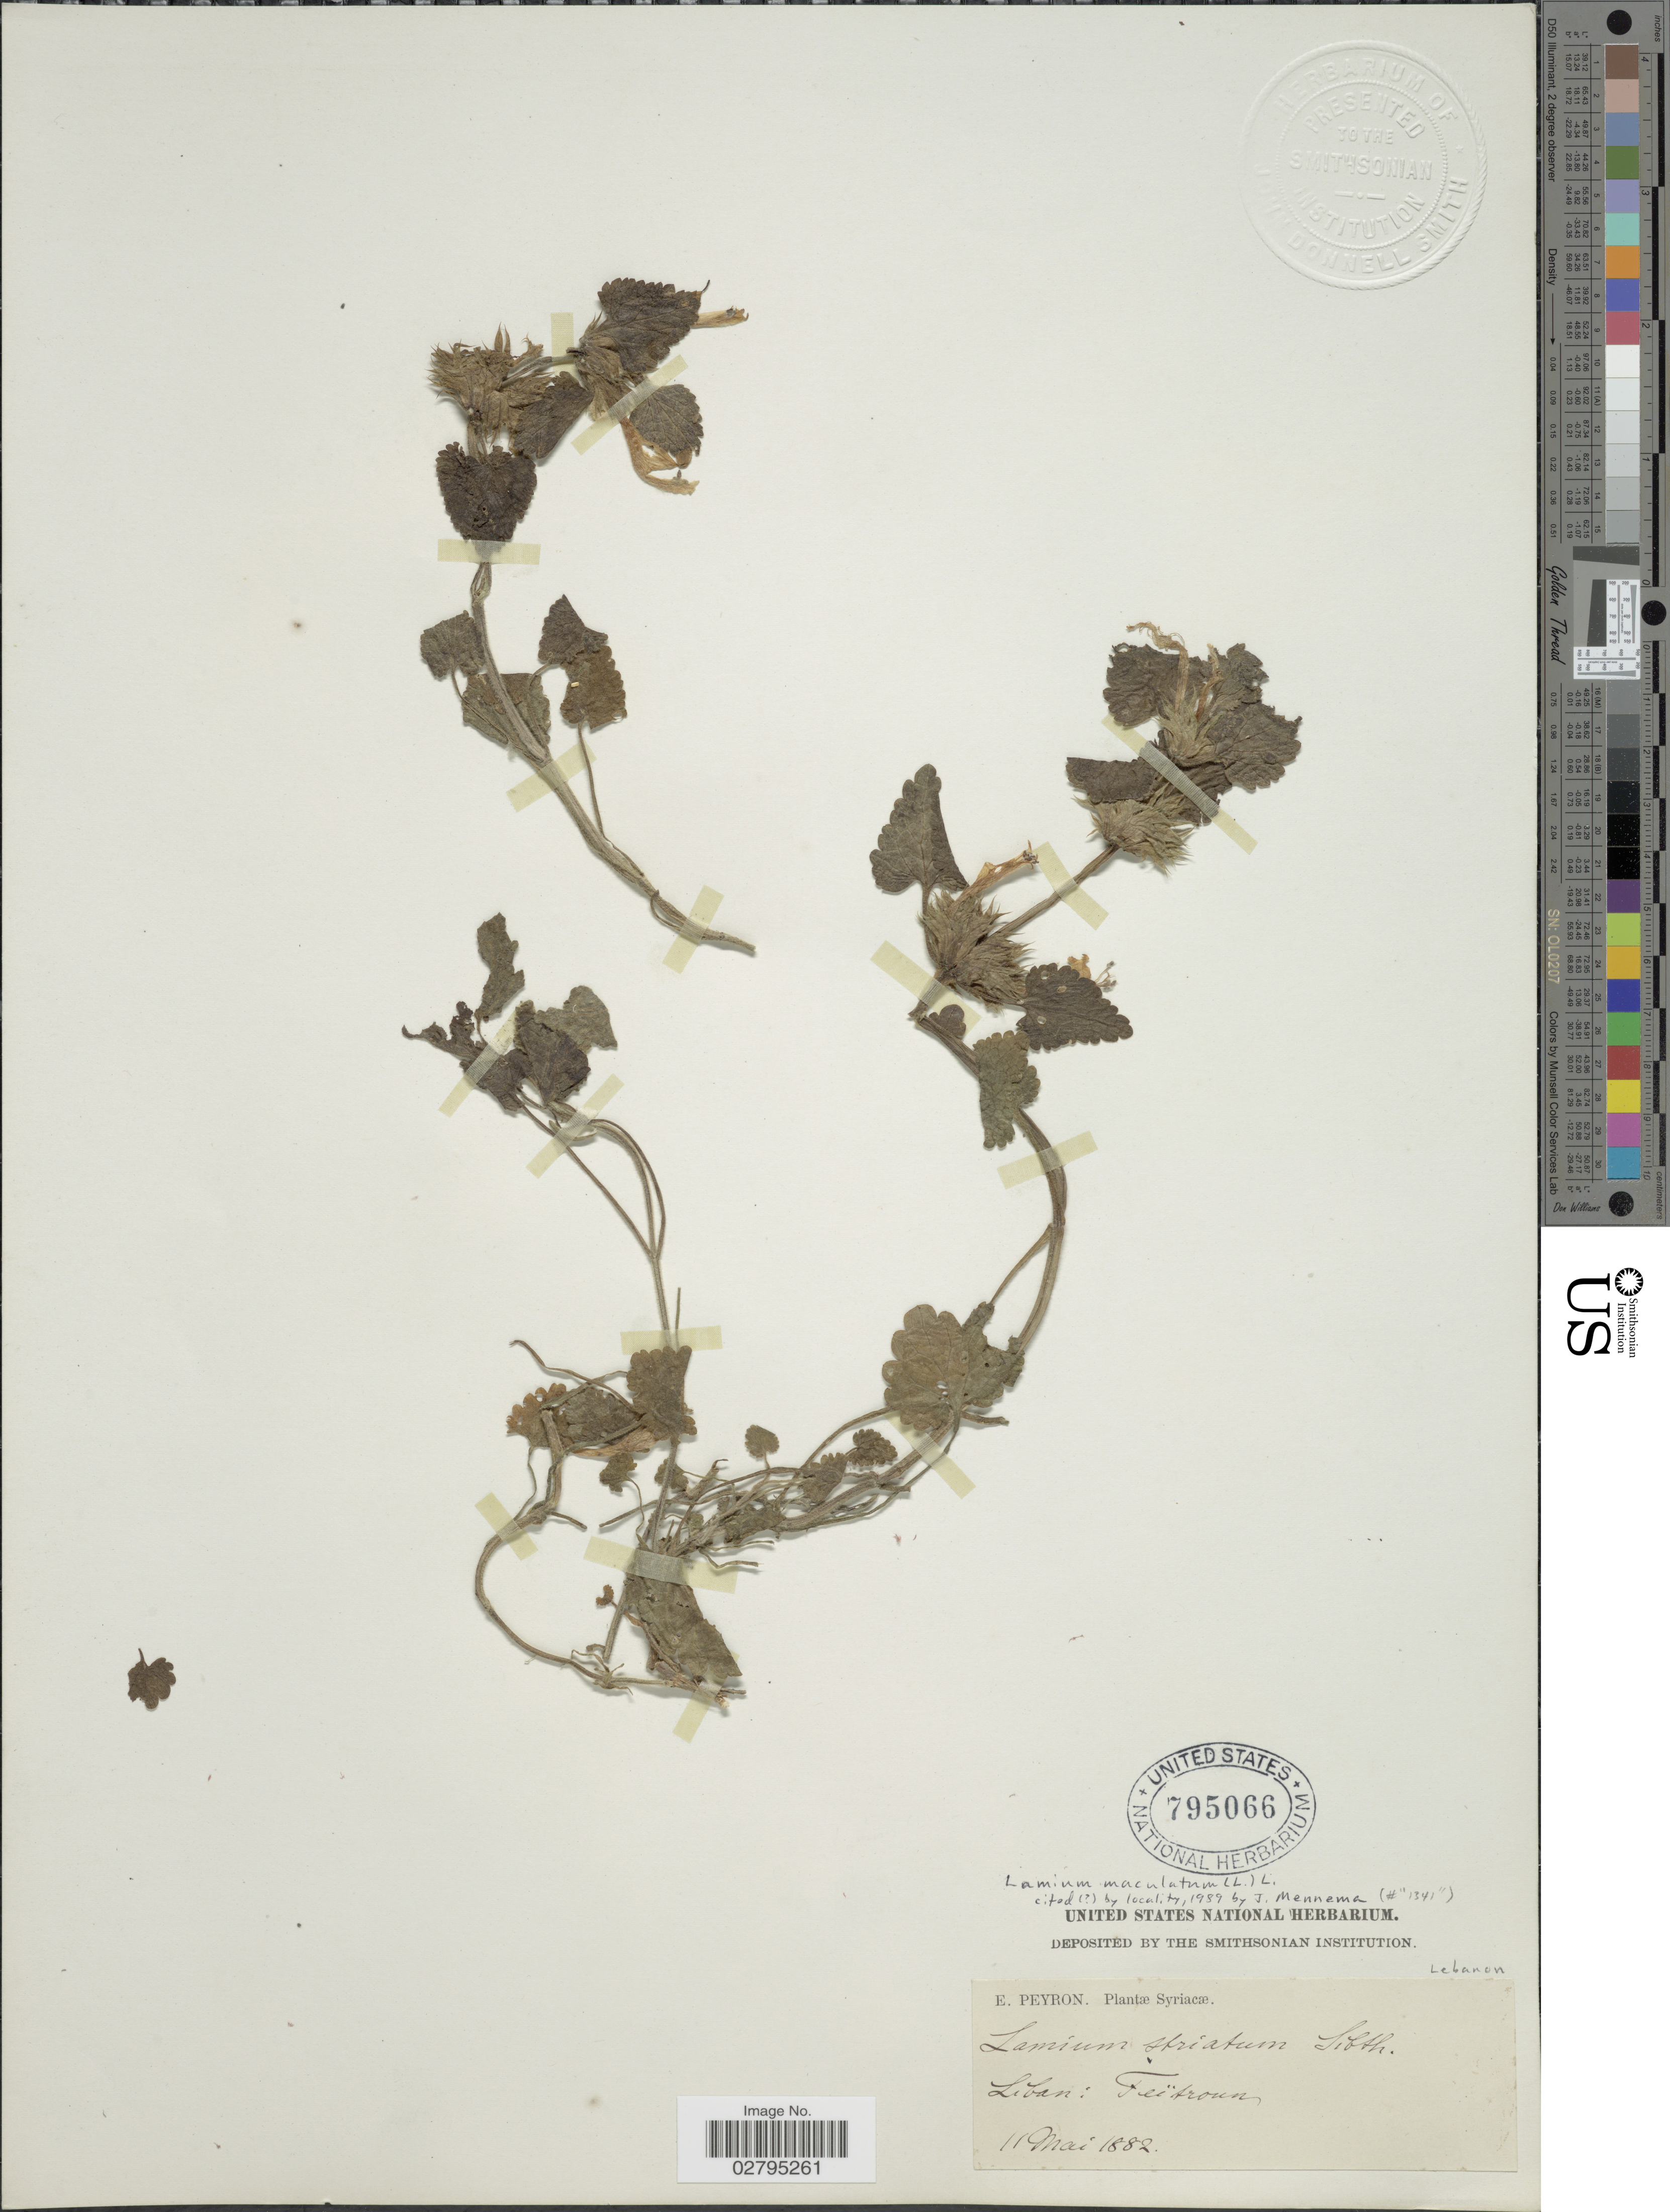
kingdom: Plantae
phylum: Tracheophyta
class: Magnoliopsida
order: Lamiales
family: Lamiaceae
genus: Lamium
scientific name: Lamium maculatum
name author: (L.) L.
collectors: E. Peyron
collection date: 1882-05-11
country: Lebanon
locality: Liban: Feïtroun.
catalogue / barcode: US 795066